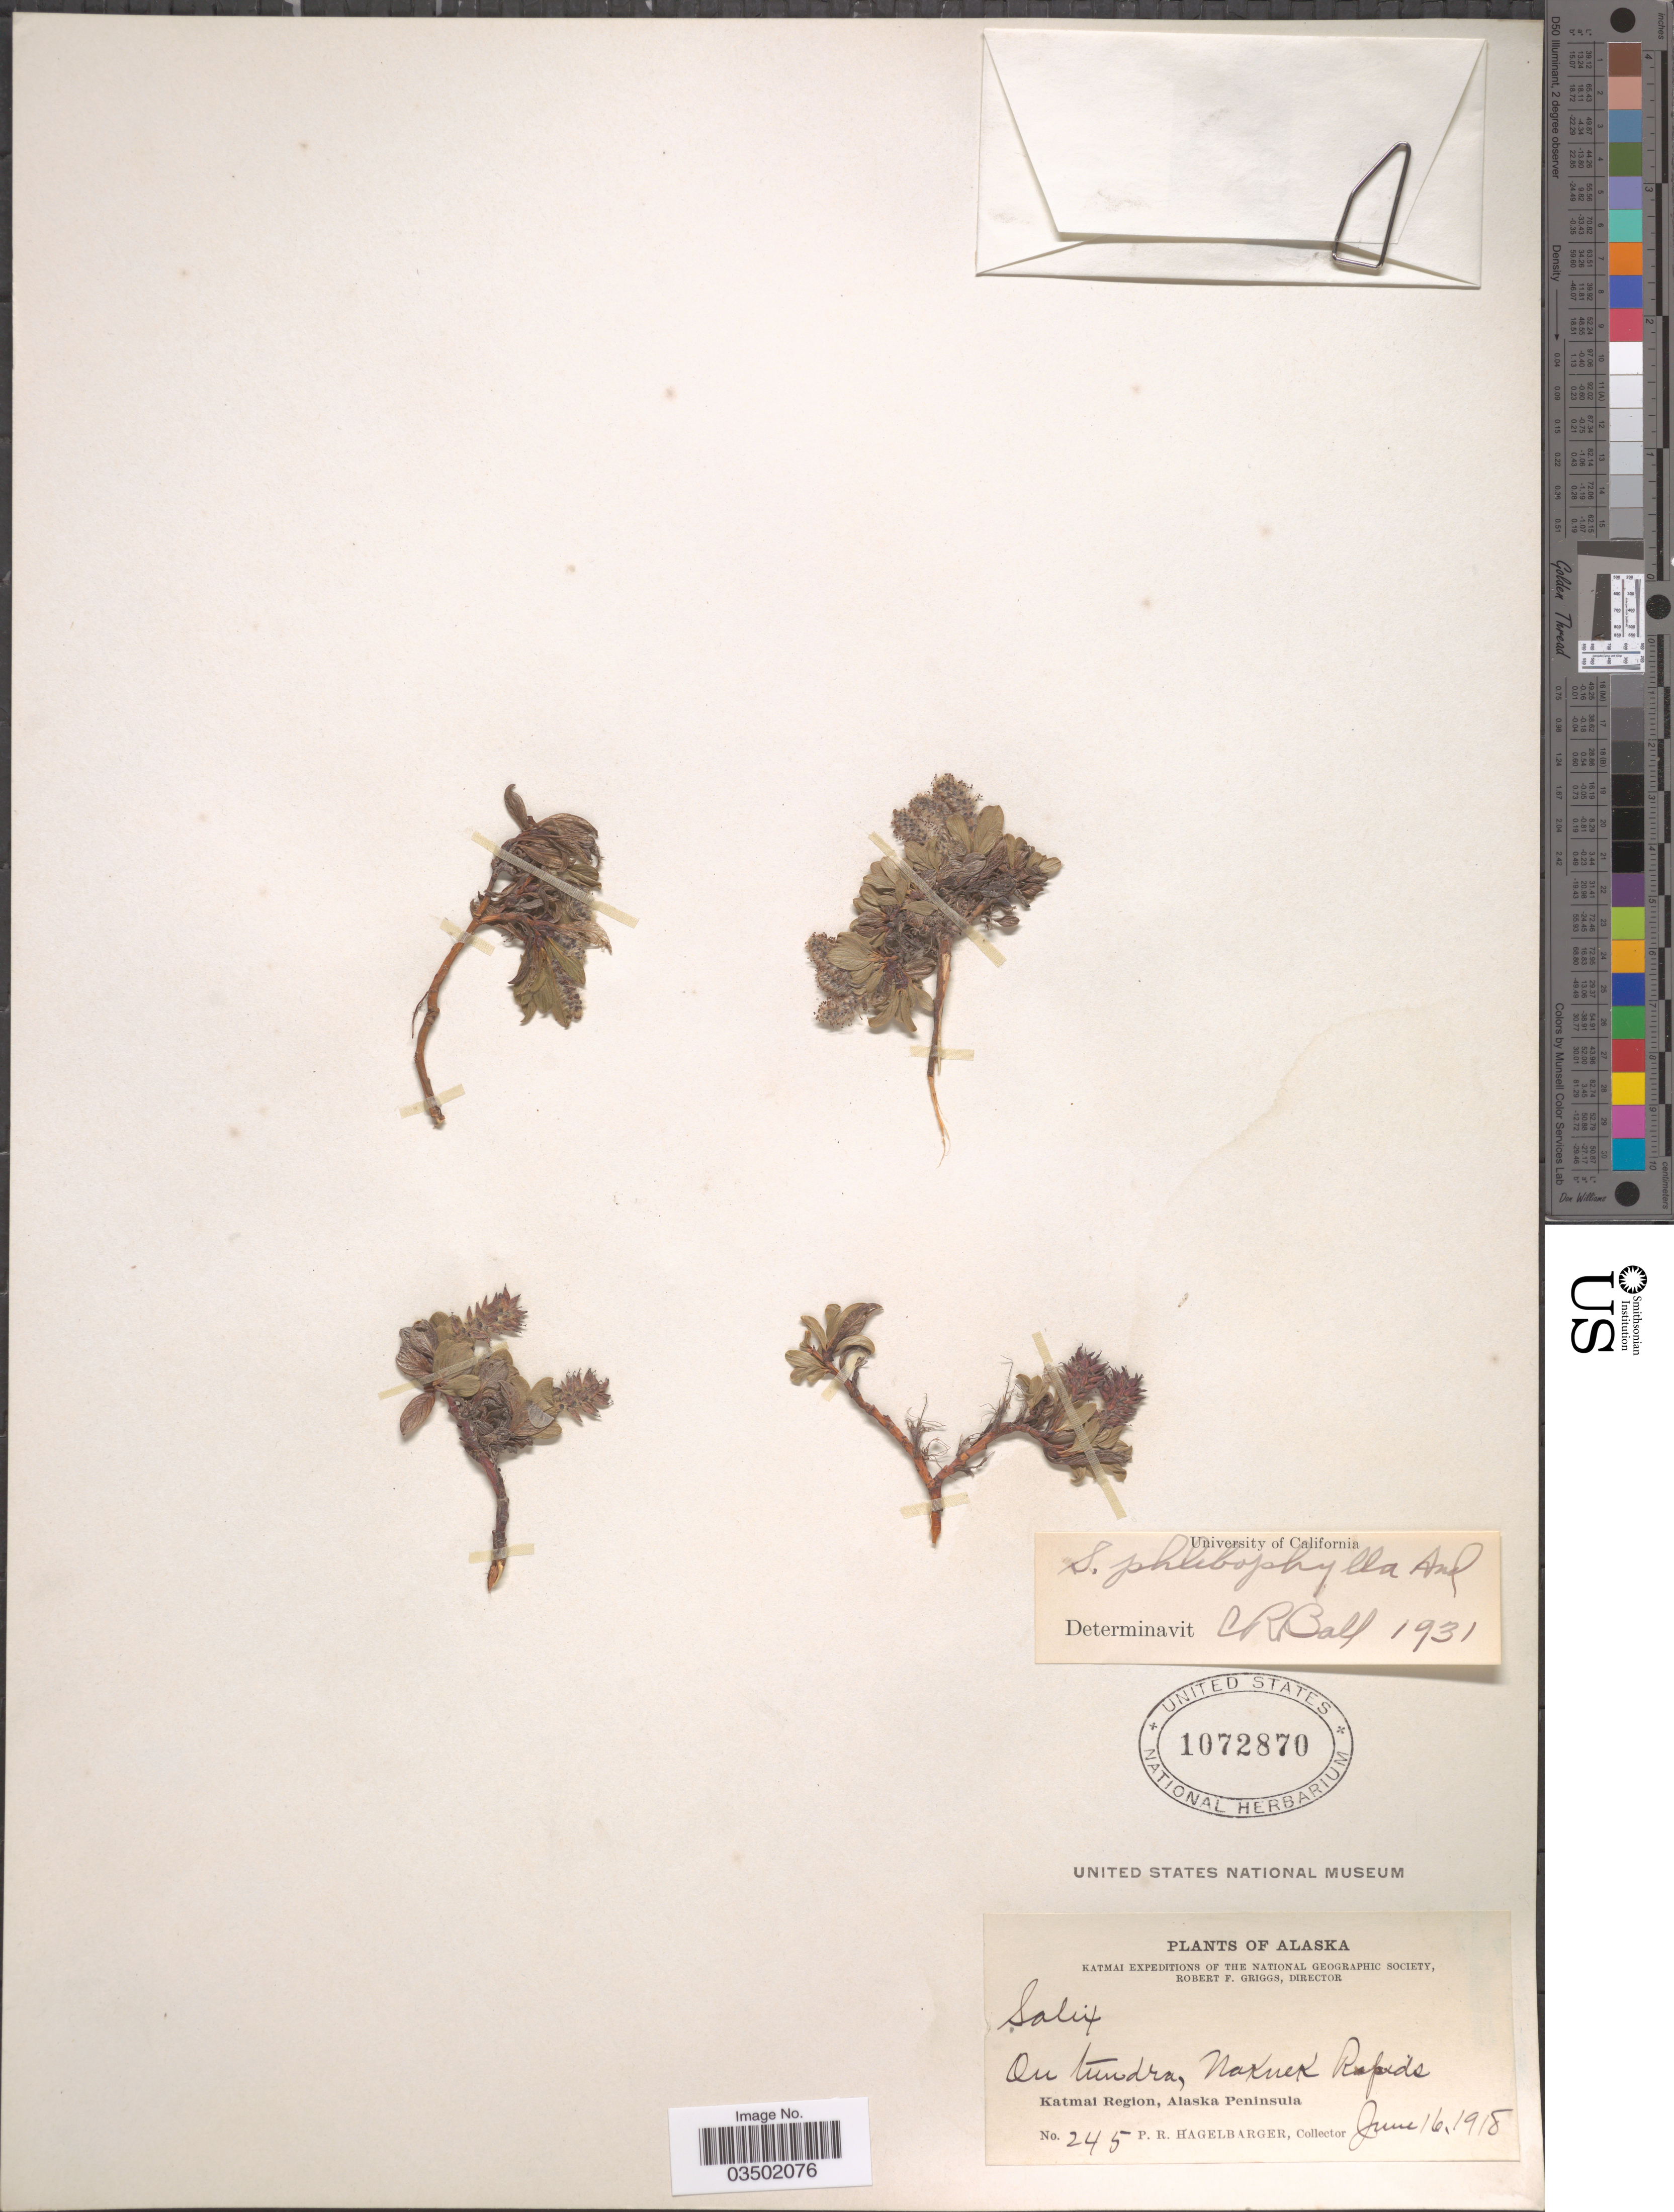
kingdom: Plantae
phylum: Tracheophyta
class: Magnoliopsida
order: Malpighiales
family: Salicaceae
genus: Salix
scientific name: Salix phlebophylla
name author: Andersson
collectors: P. Hagelbarger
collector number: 245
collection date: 1918-06-16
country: United States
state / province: Alaska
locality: Maknek Rapids. Katmai Region, Alaska Peninsula.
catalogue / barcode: US 1072870